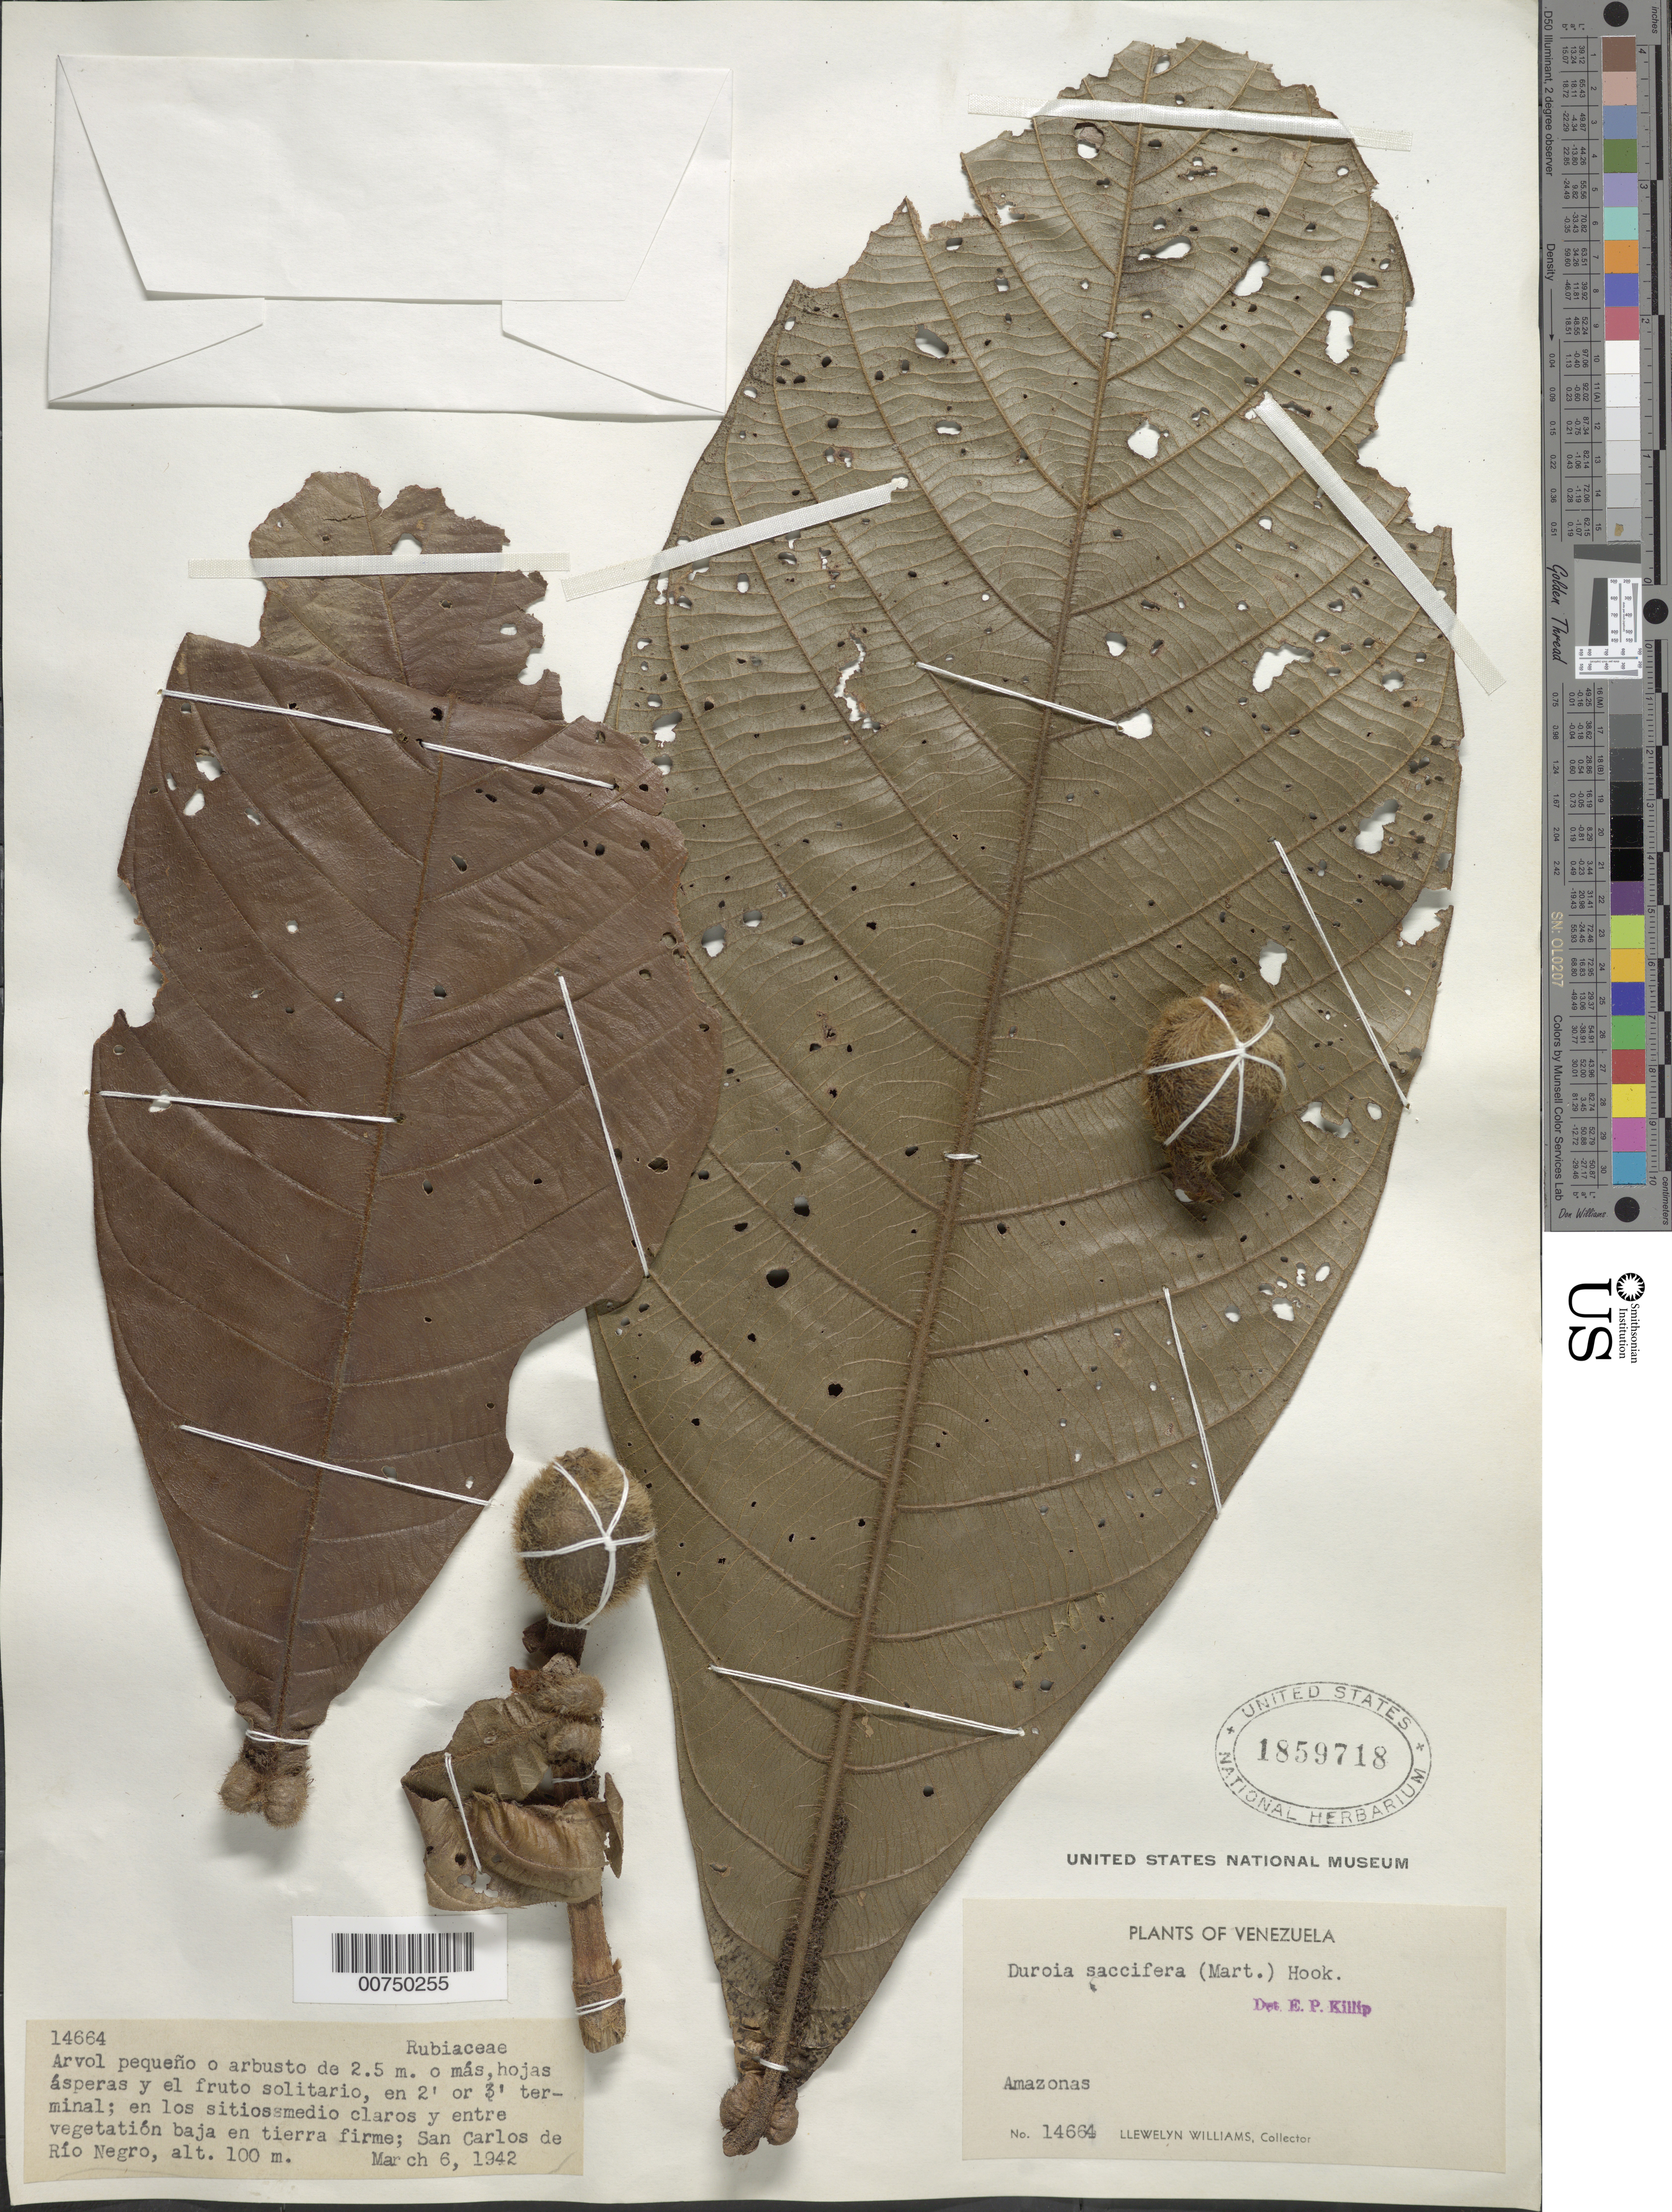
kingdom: Plantae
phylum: Tracheophyta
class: Magnoliopsida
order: Gentianales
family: Rubiaceae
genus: Duroia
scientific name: Duroia saccifera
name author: (Mart. ex Roem. & Schult.) Hook. f. ex K. Schum.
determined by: Killip, Ellsworth P.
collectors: Ll. Williams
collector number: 14664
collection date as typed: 6-Mar-42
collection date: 1942-03-06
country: Venezuela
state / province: Amazonas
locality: San Carlos de Río Negro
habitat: Sitios medio claros y entre vegetación baja en tierra firme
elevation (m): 100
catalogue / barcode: US 1859718